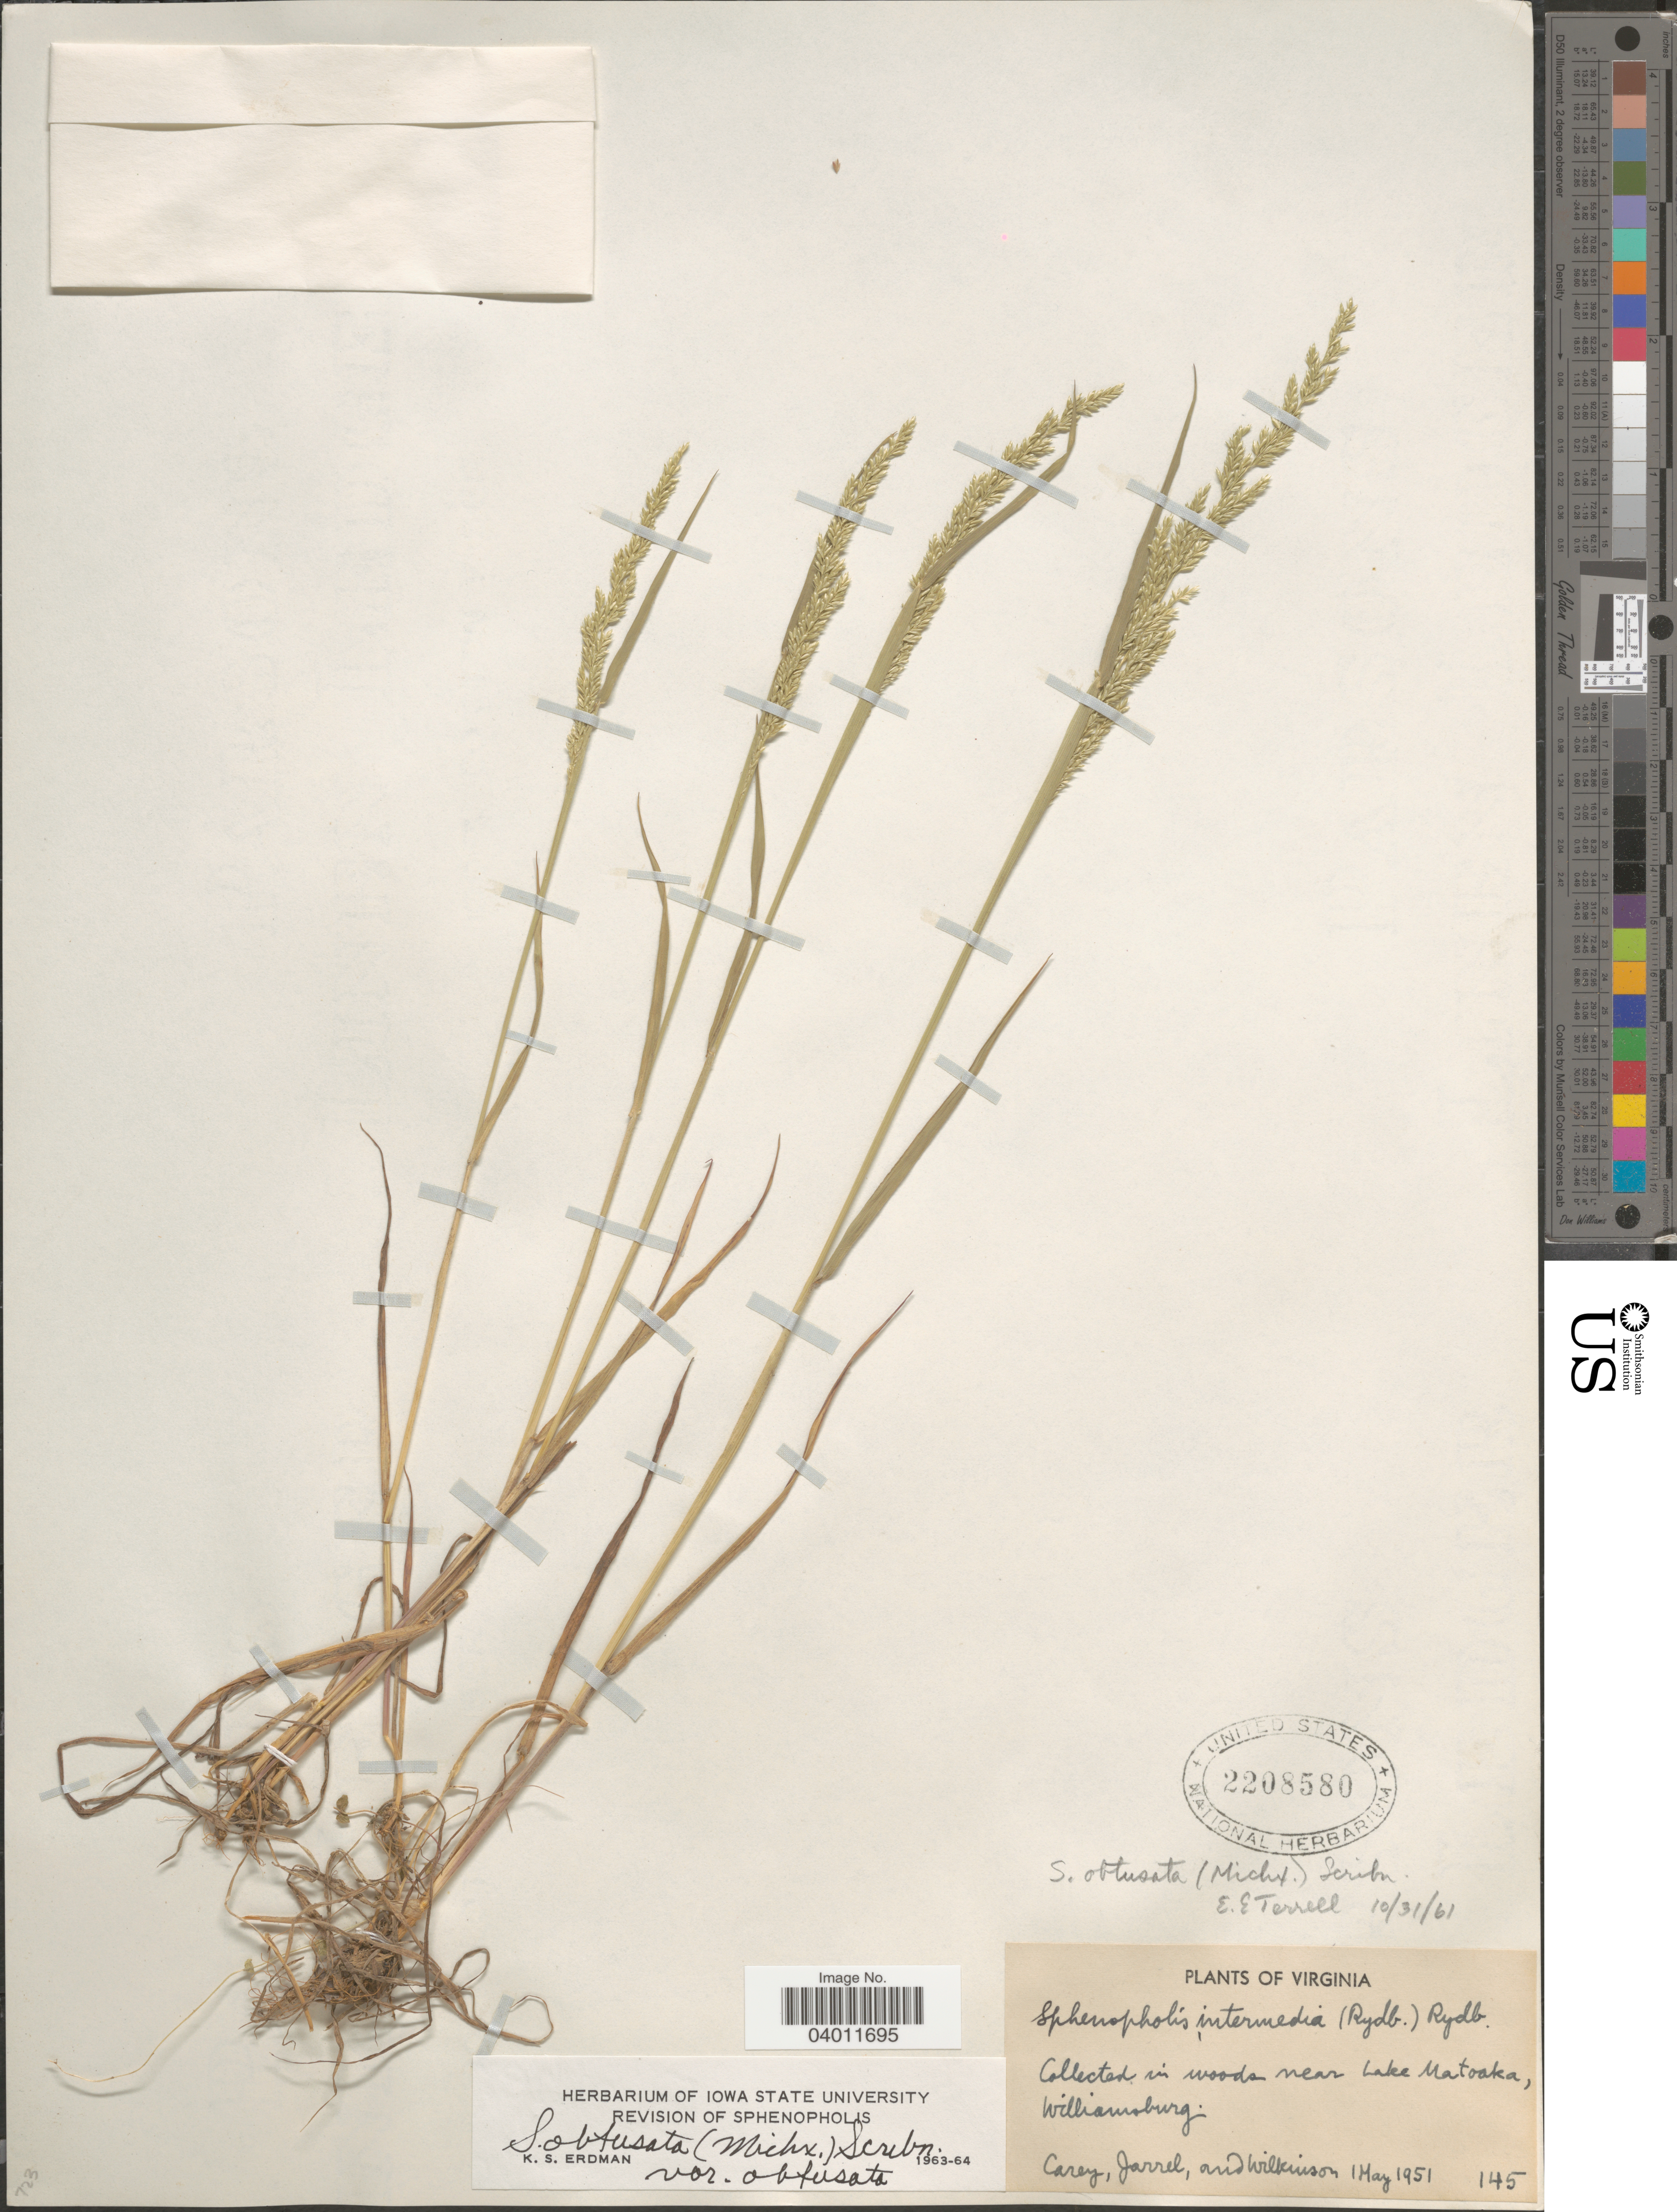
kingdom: Plantae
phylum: Tracheophyta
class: Liliopsida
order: Poales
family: Poaceae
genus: Sphenopholis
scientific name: Sphenopholis obtusata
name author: (Michx.) Scribn.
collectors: Carey, Jarrel & Wilkinson, --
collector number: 145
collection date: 1951-05-01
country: United States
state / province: Virginia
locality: In woods near Lake Matoaka, Williamsburg.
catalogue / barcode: US 2208580